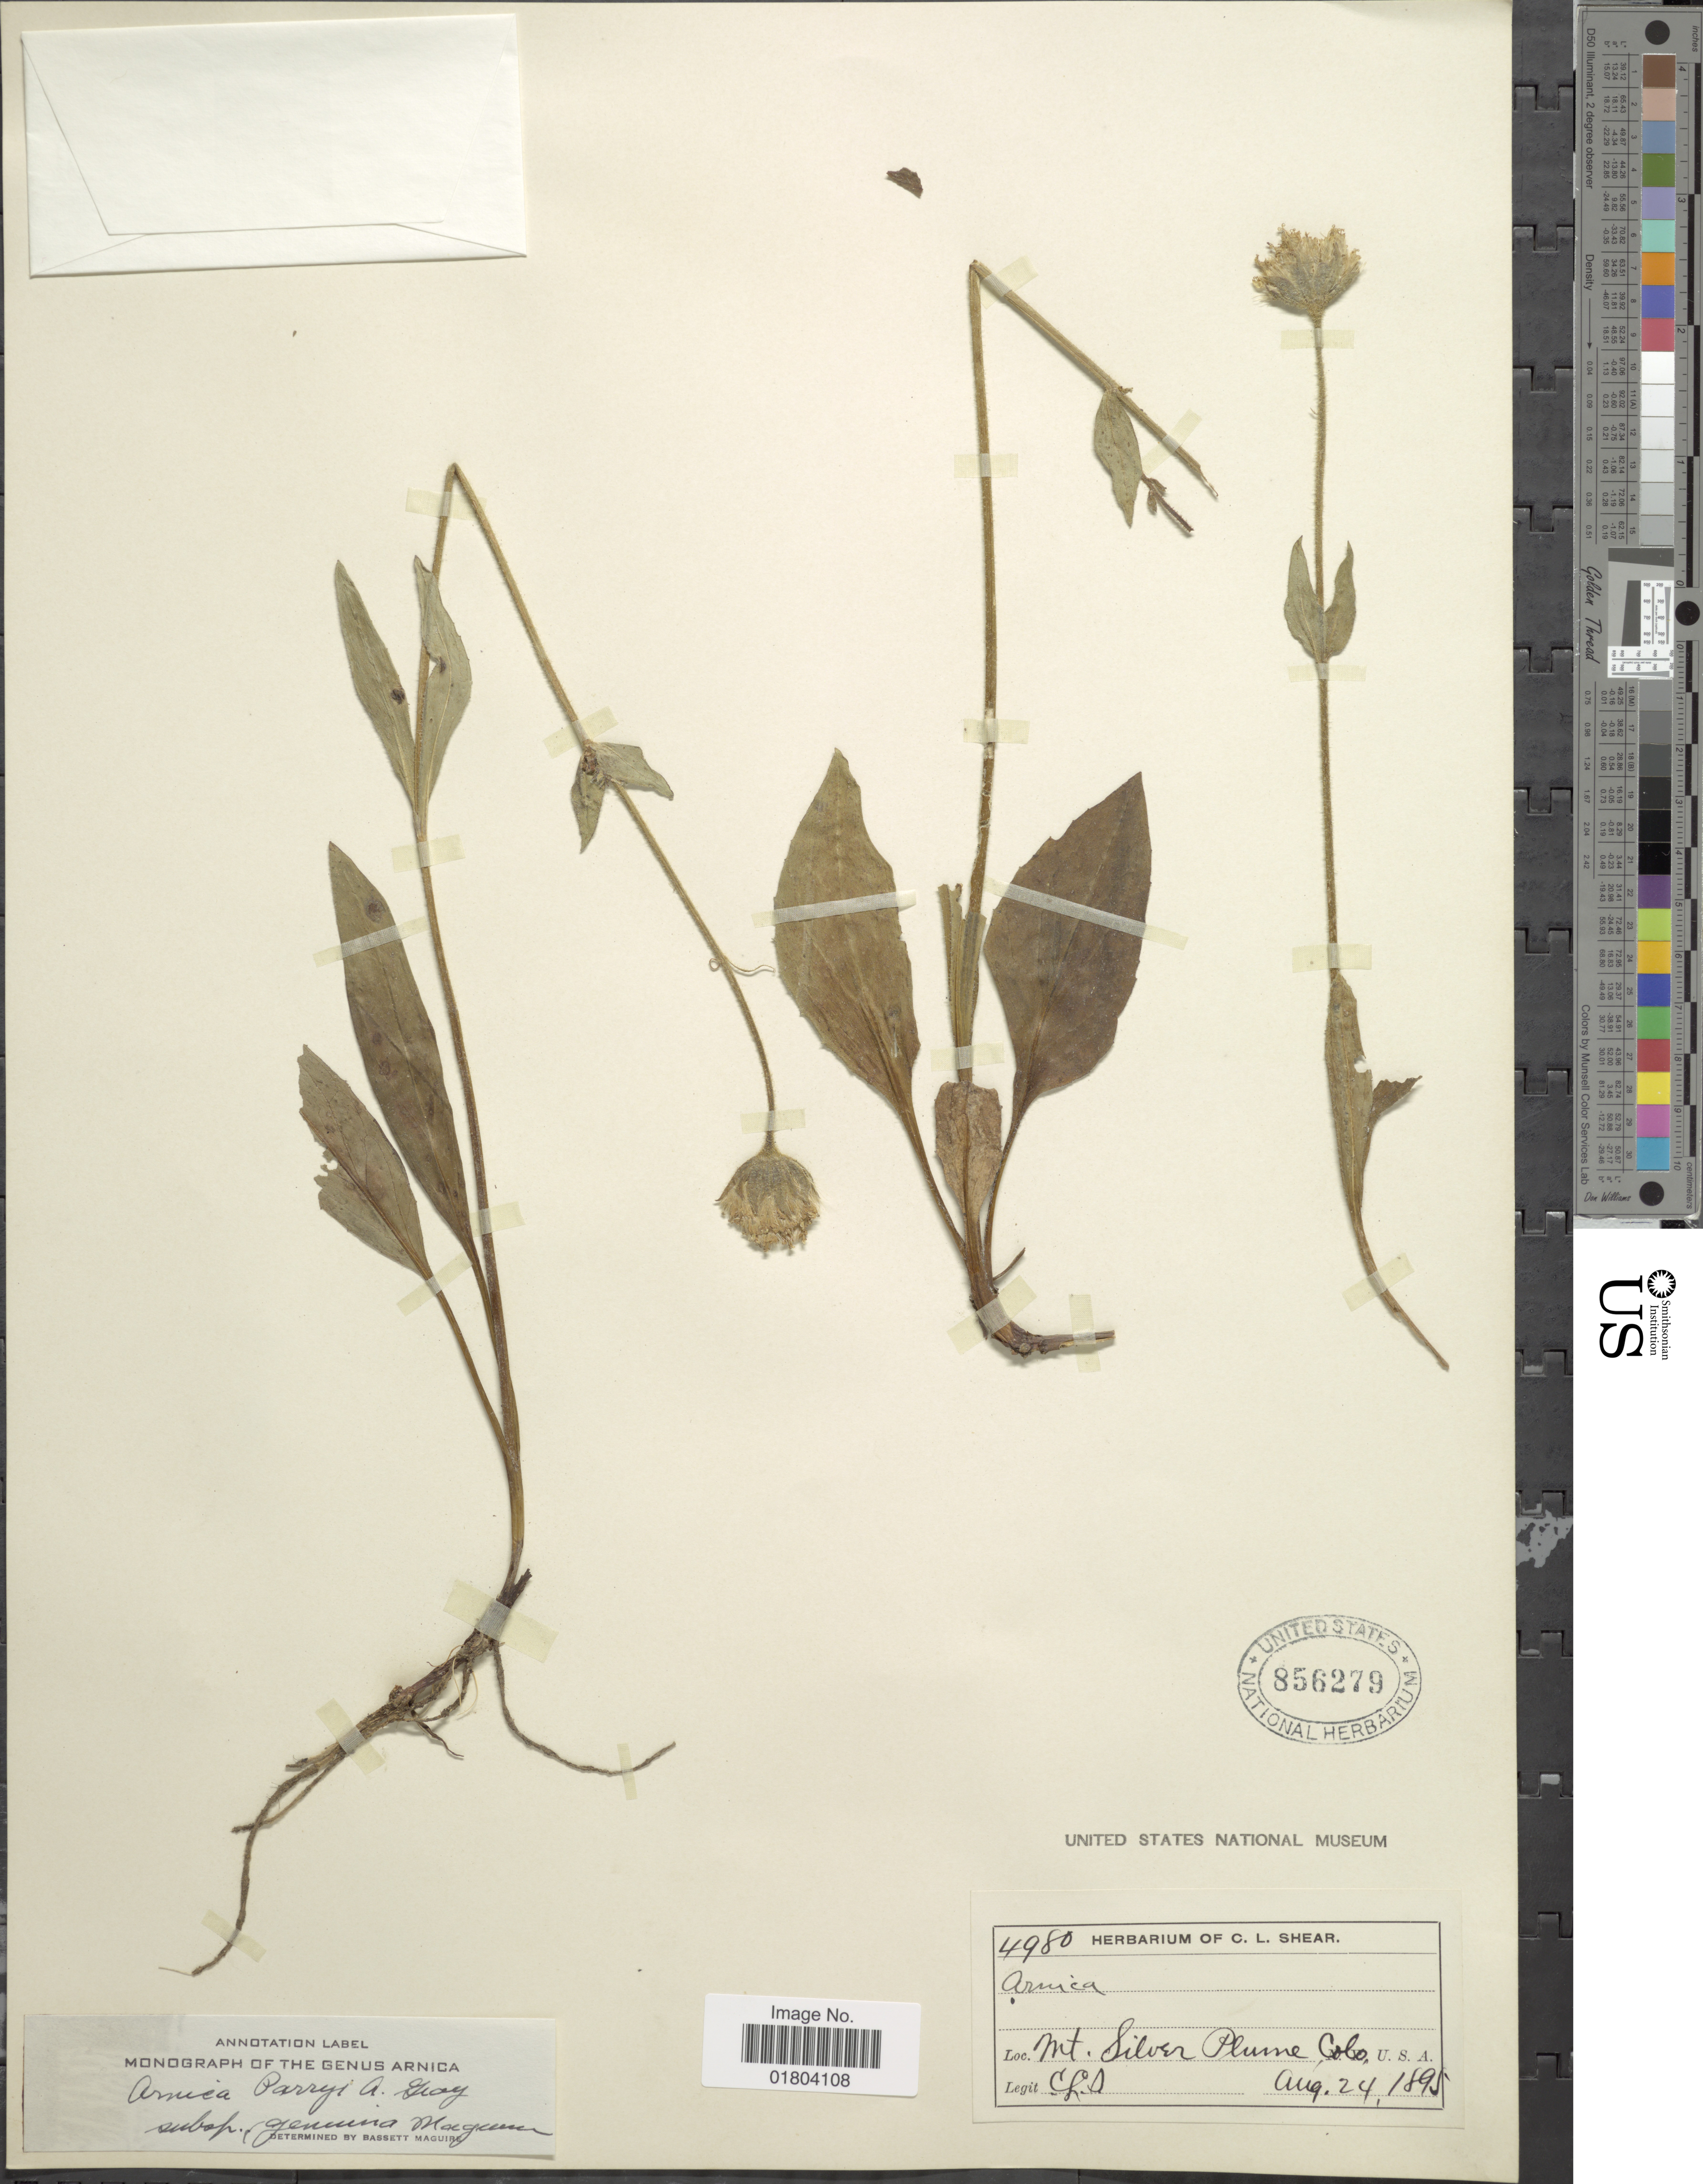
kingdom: Plantae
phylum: Tracheophyta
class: Magnoliopsida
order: Asterales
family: Asteraceae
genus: Arnica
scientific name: Arnica parryi subsp. genuina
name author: Maguire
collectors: C. L. Shear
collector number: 4980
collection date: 1895-08-24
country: United States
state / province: Colorado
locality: Mt Silver Plume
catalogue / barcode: US 856279